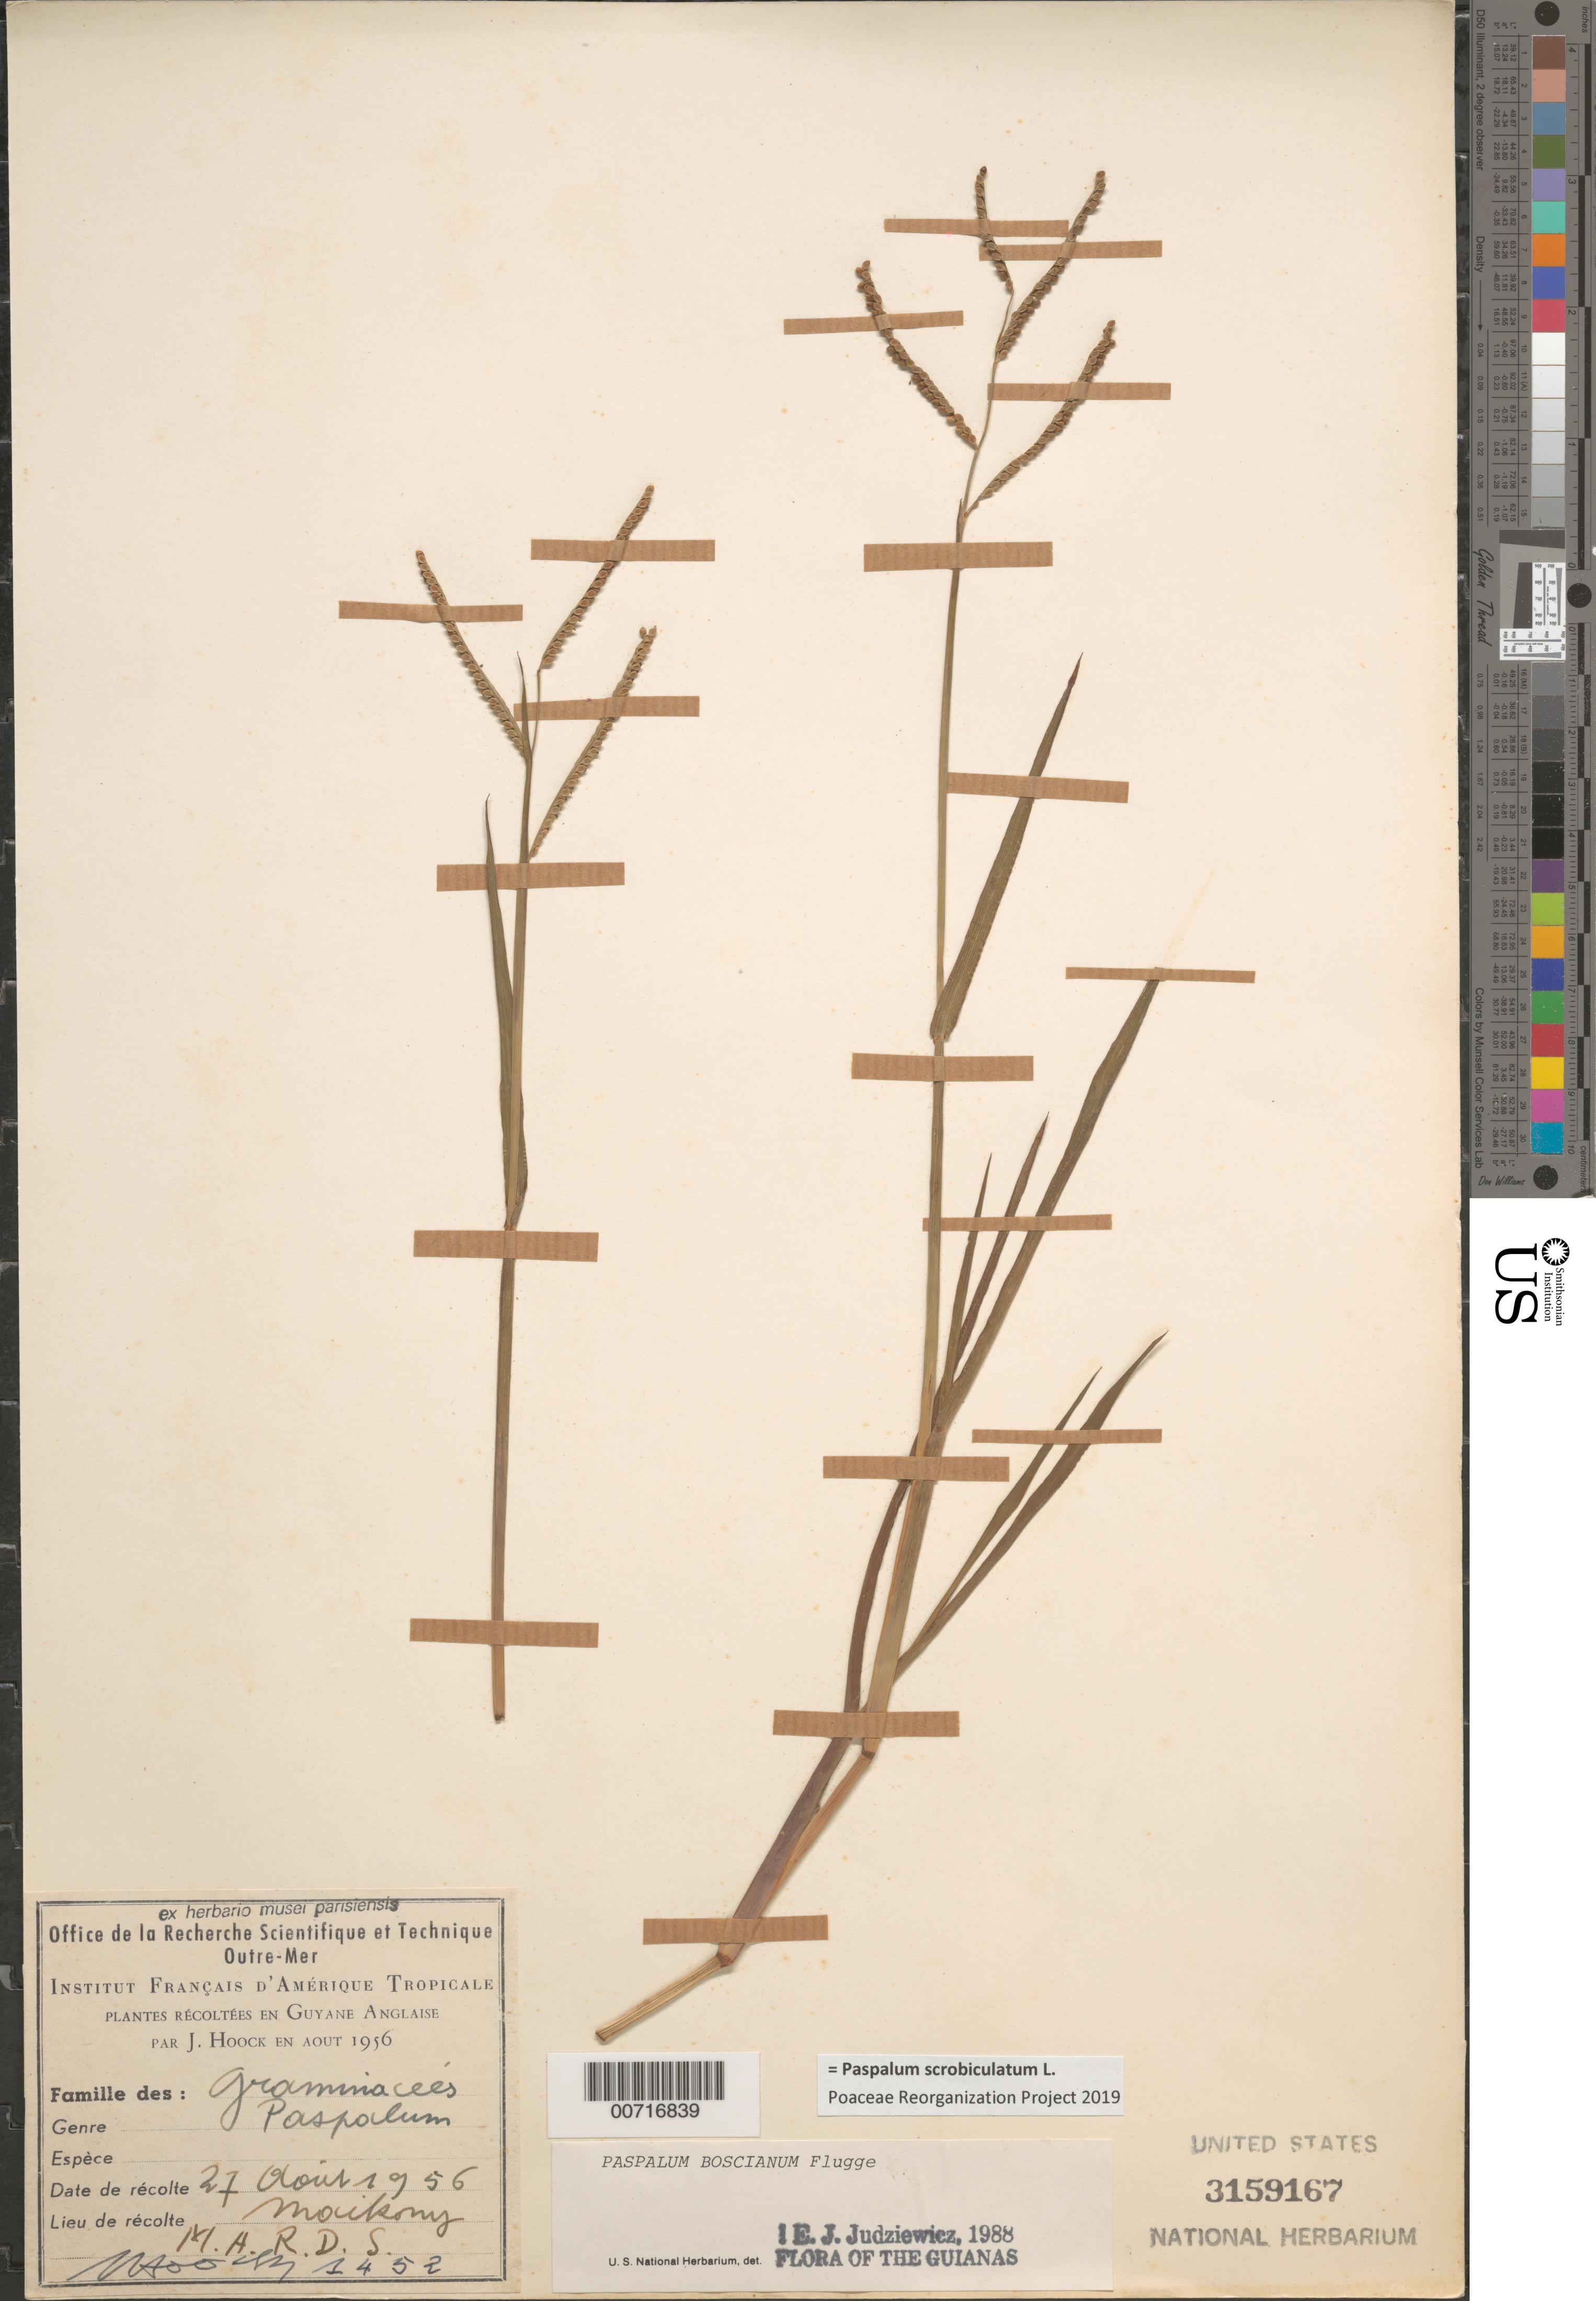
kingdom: Plantae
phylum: Tracheophyta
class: Liliopsida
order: Poales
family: Poaceae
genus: Paspalum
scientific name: Paspalum boscianum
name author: Flüggé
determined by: Judziewicz, E. J.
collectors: J. Hoock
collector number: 1452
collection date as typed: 27-Aug-56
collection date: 1956-08-27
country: Guyana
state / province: Mahaica-Berbice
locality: Maikony, M.A.R.D.S.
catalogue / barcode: US 3159167